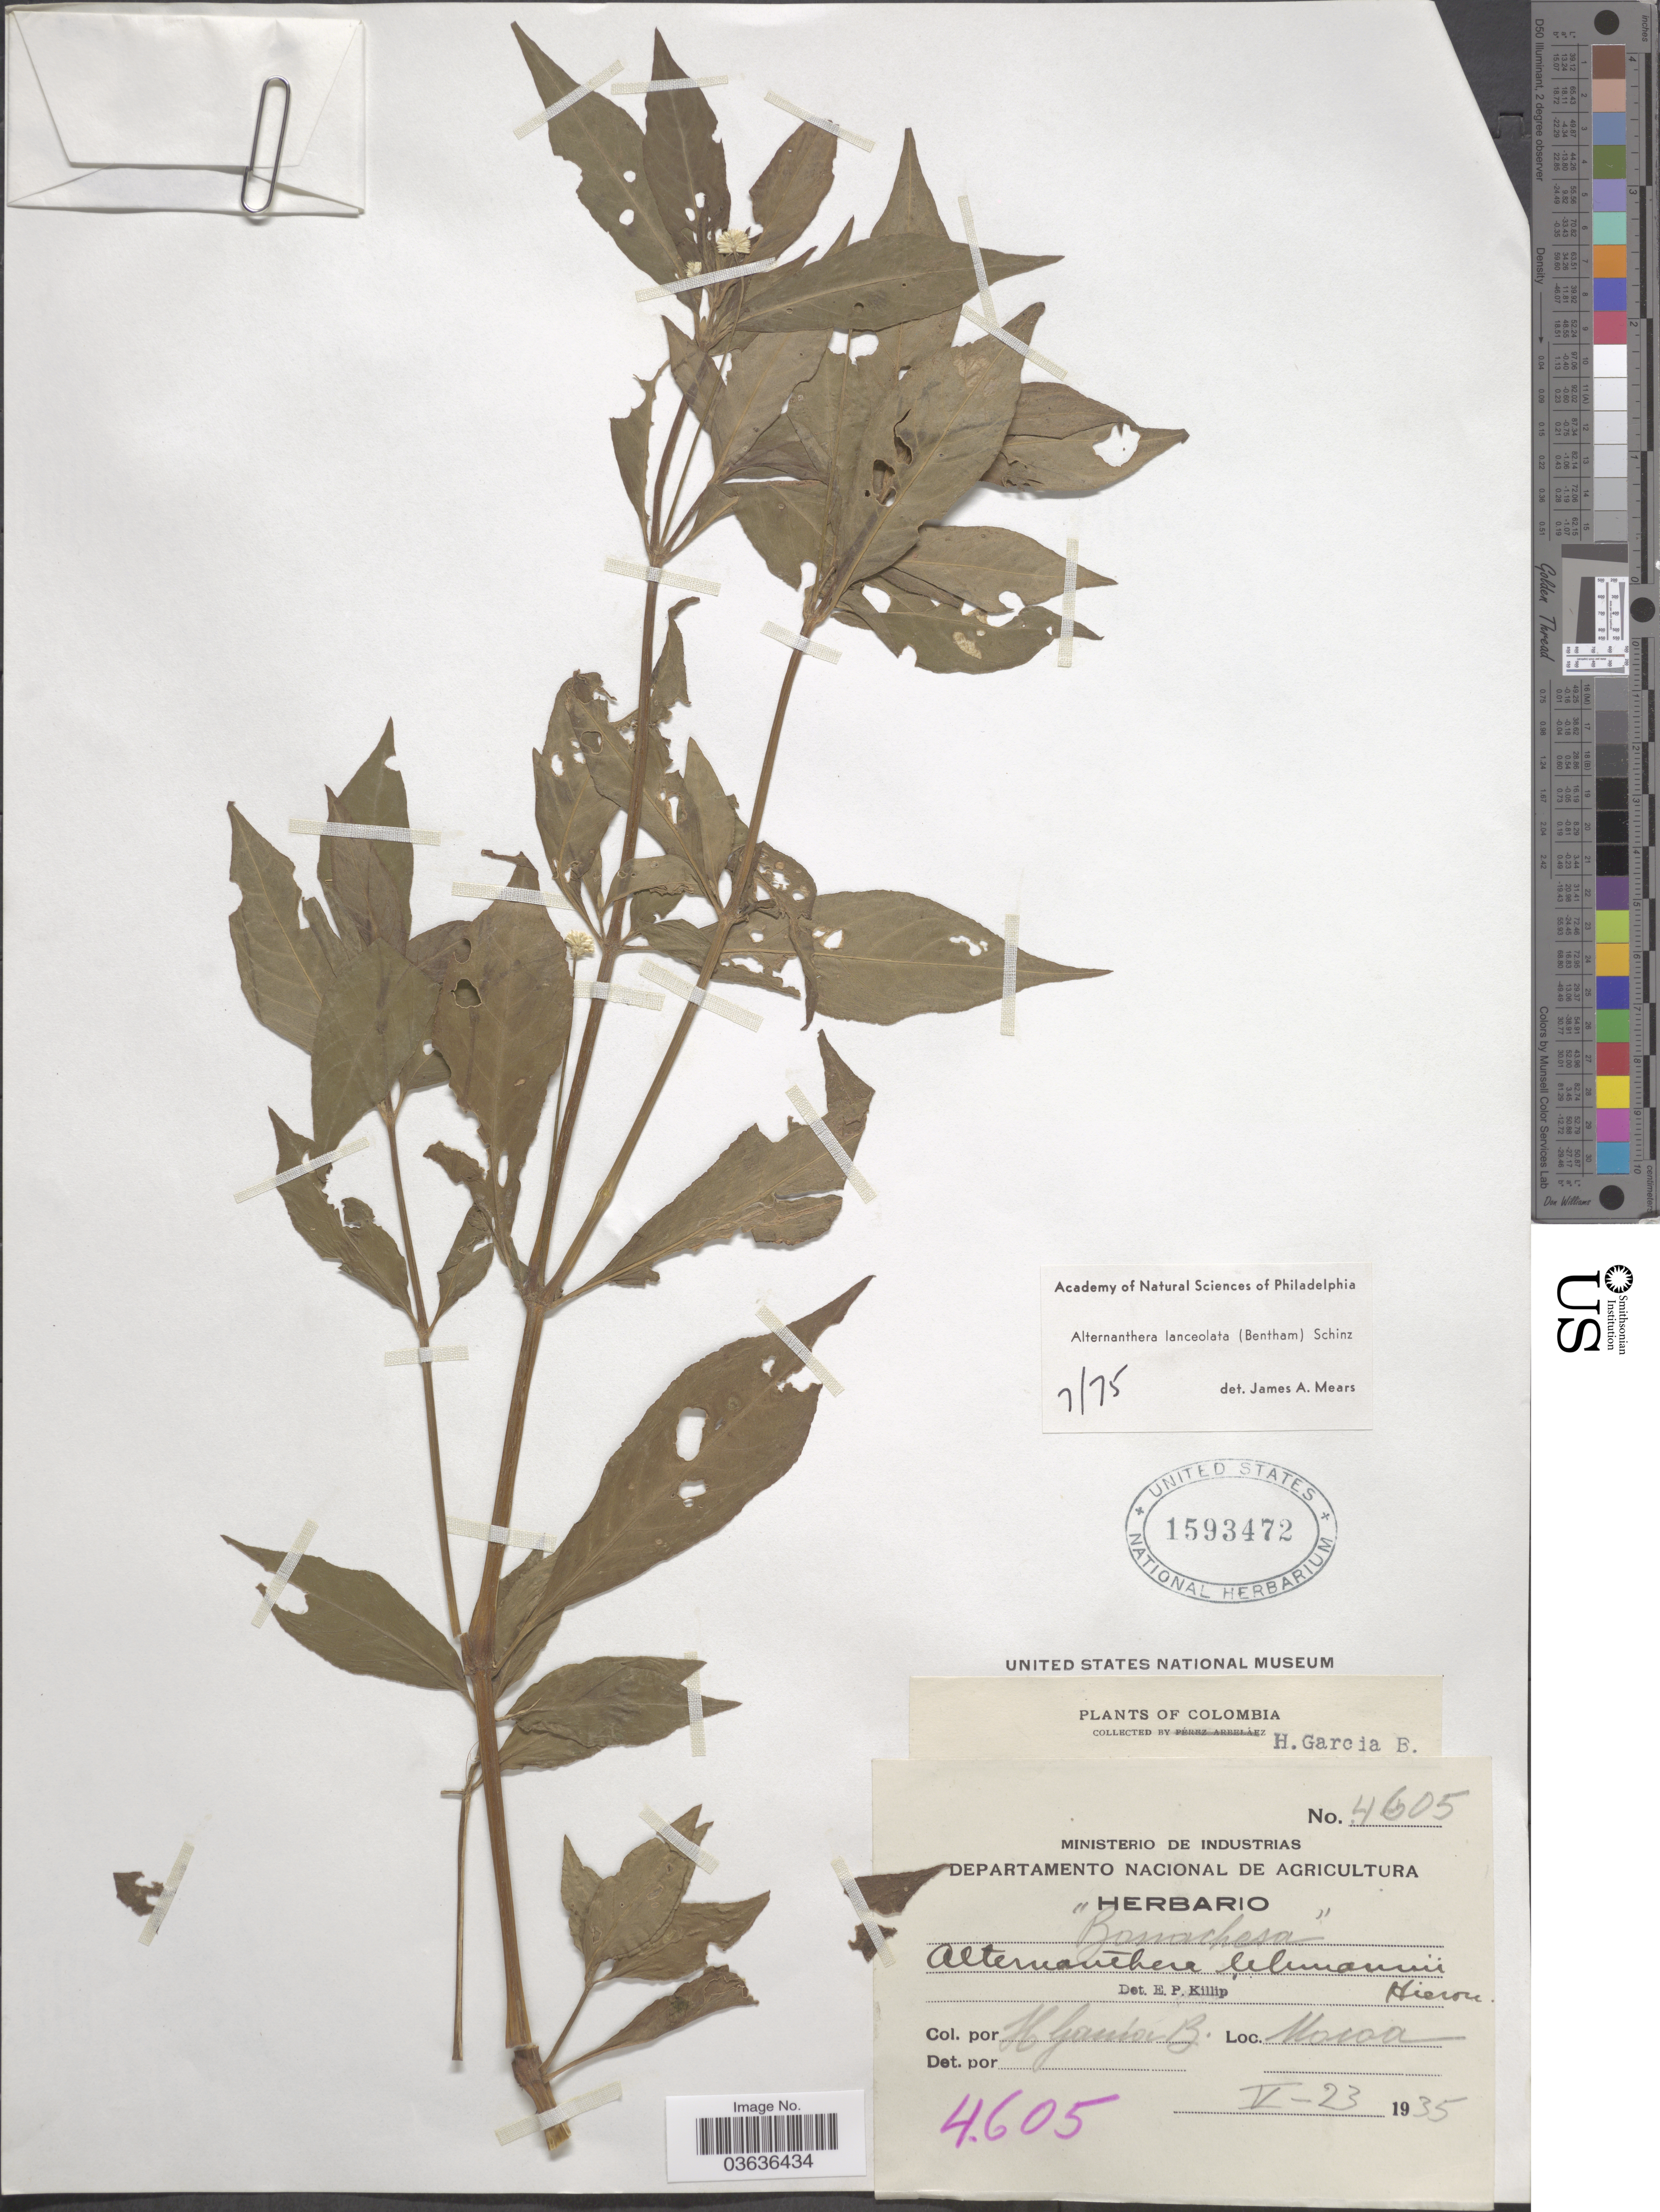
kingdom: Plantae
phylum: Tracheophyta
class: Magnoliopsida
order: Caryophyllales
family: Amaranthaceae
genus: Alternanthera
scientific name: Alternanthera lanceolata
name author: (Benth.) Schinz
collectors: H. García B.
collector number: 4605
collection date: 1935-05-23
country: Colombia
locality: Mocoa.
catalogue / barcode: US 1593472